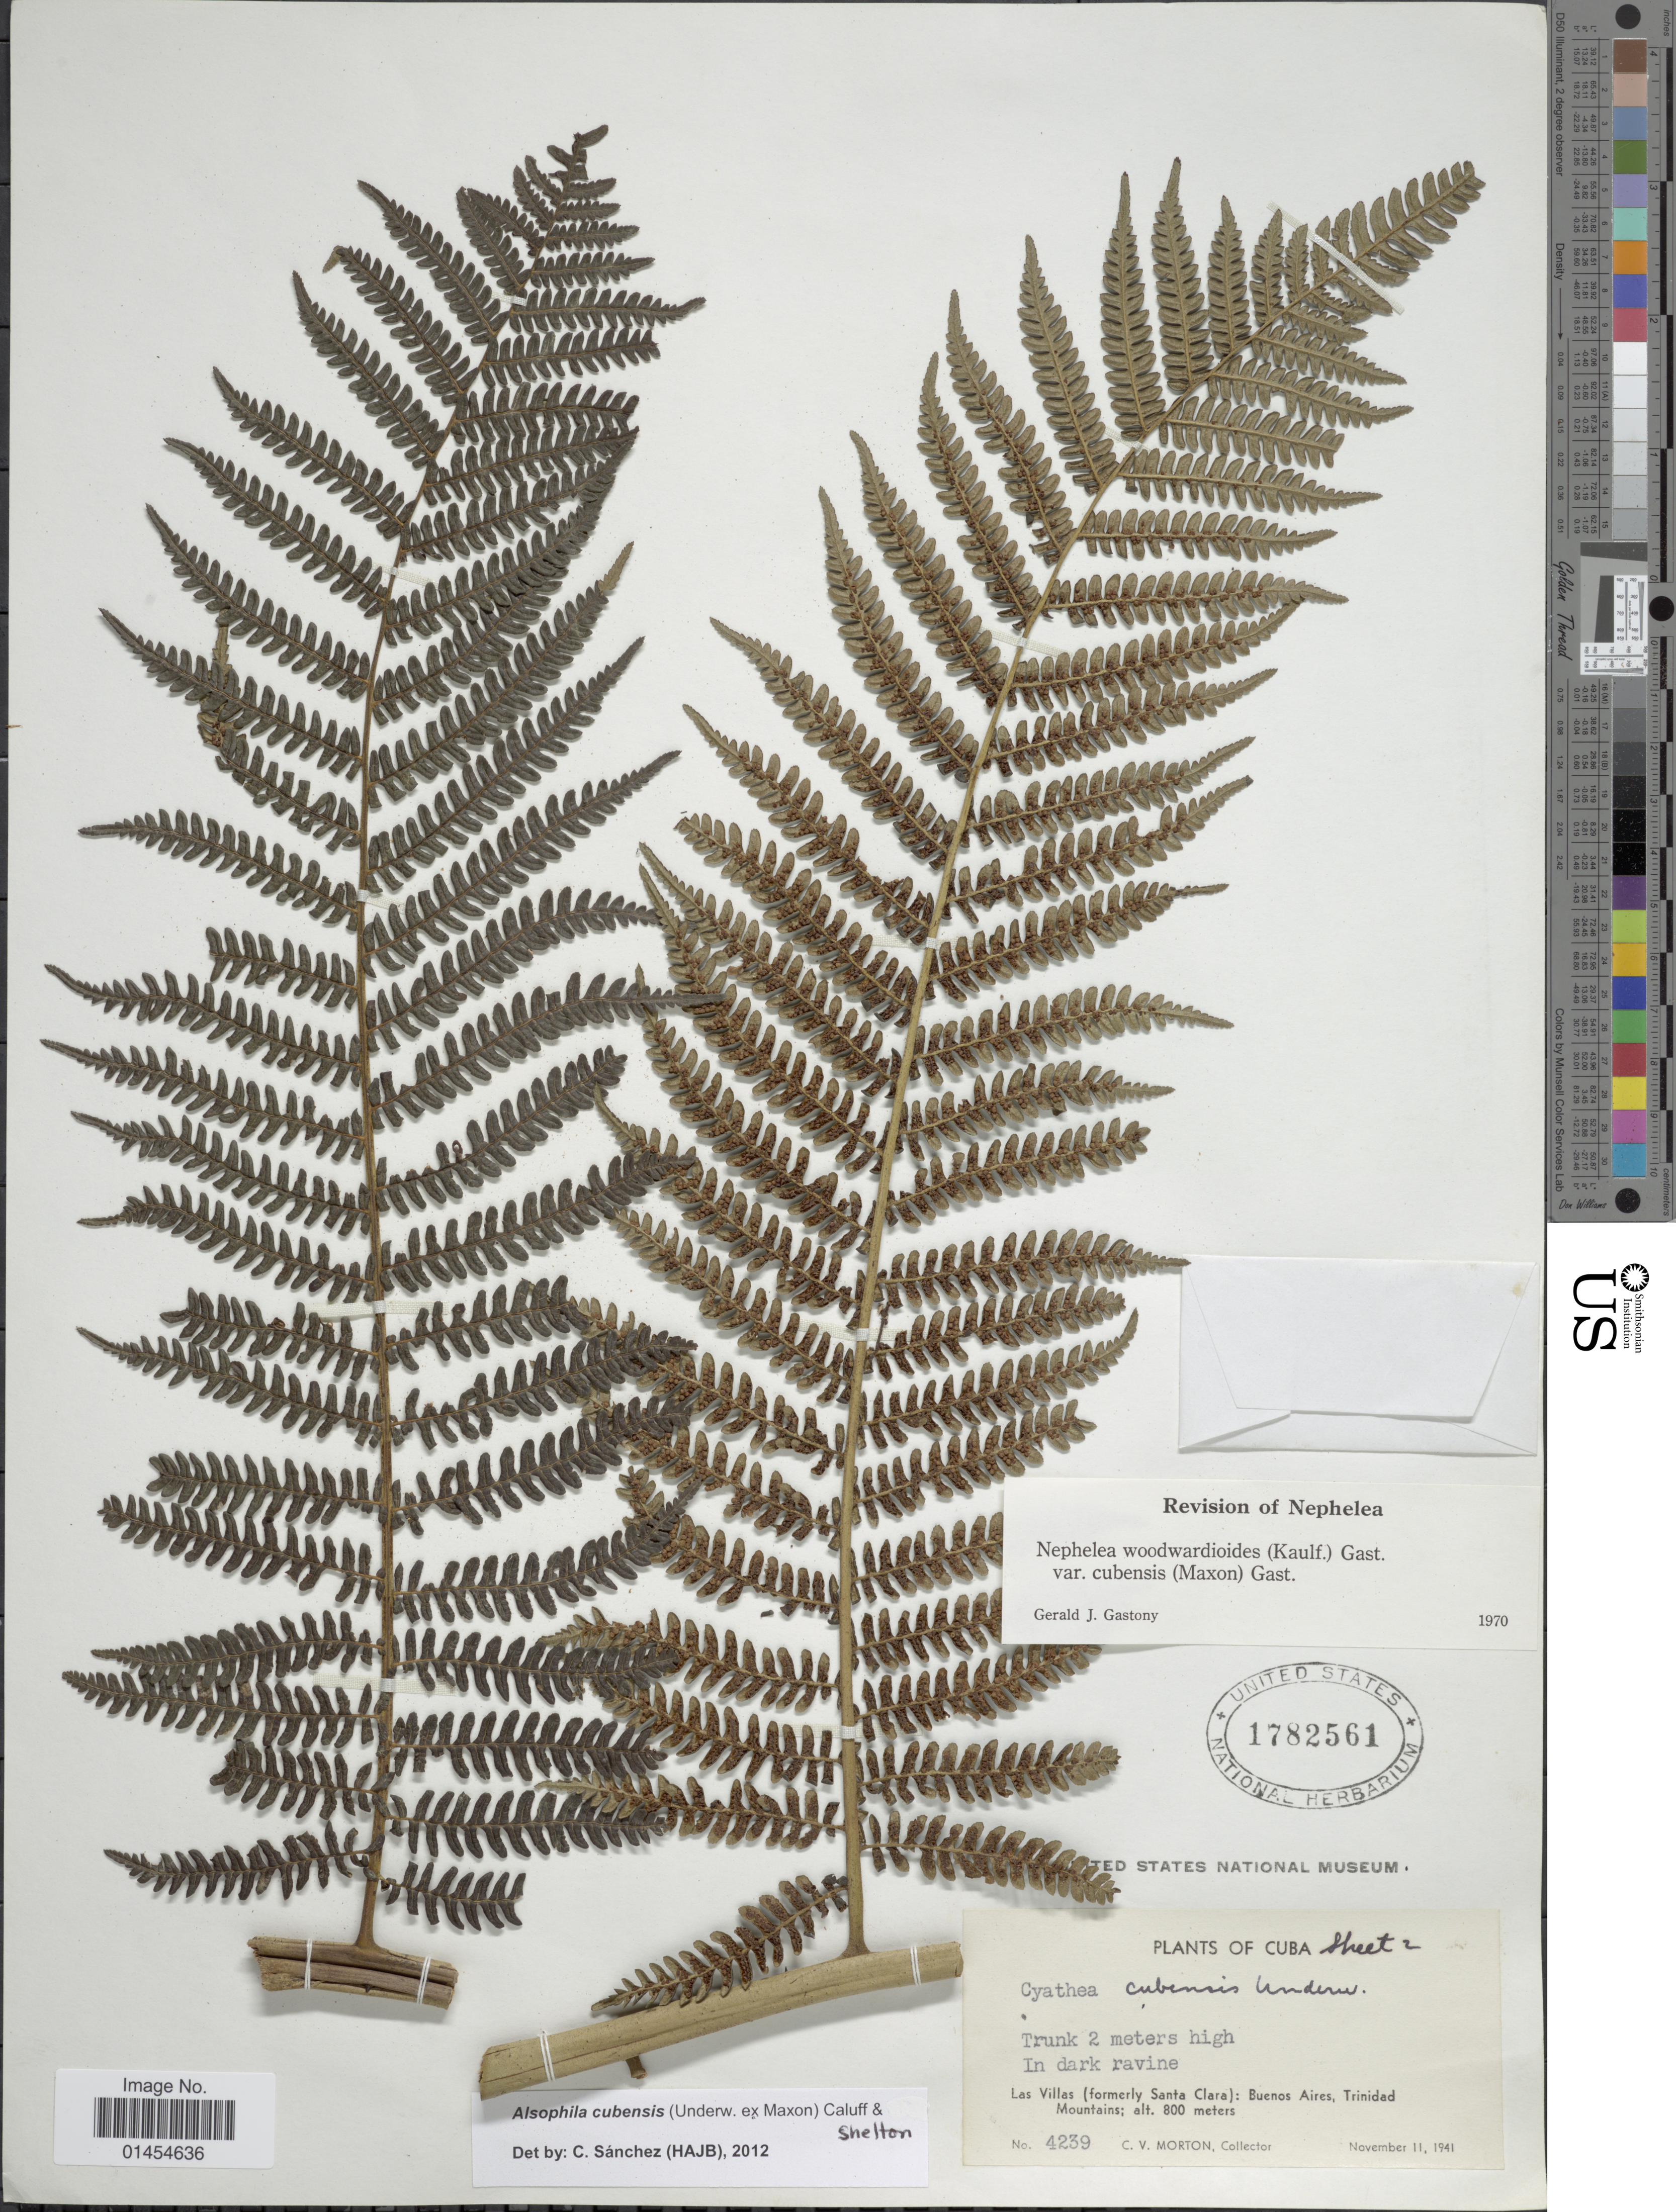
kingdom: Plantae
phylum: Tracheophyta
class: Polypodiopsida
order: Cyatheales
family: Cyatheaceae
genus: Alsophila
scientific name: Alsophila cubensis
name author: (Underw. ex Maxon) Caluff & Shelton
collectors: C. V. Morton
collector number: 4239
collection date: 1941-11-11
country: Cuba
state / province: Las Villas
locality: (formerly Santa Clara): Buenos Aires, Trinidad Mountains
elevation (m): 800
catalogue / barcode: US 1782561